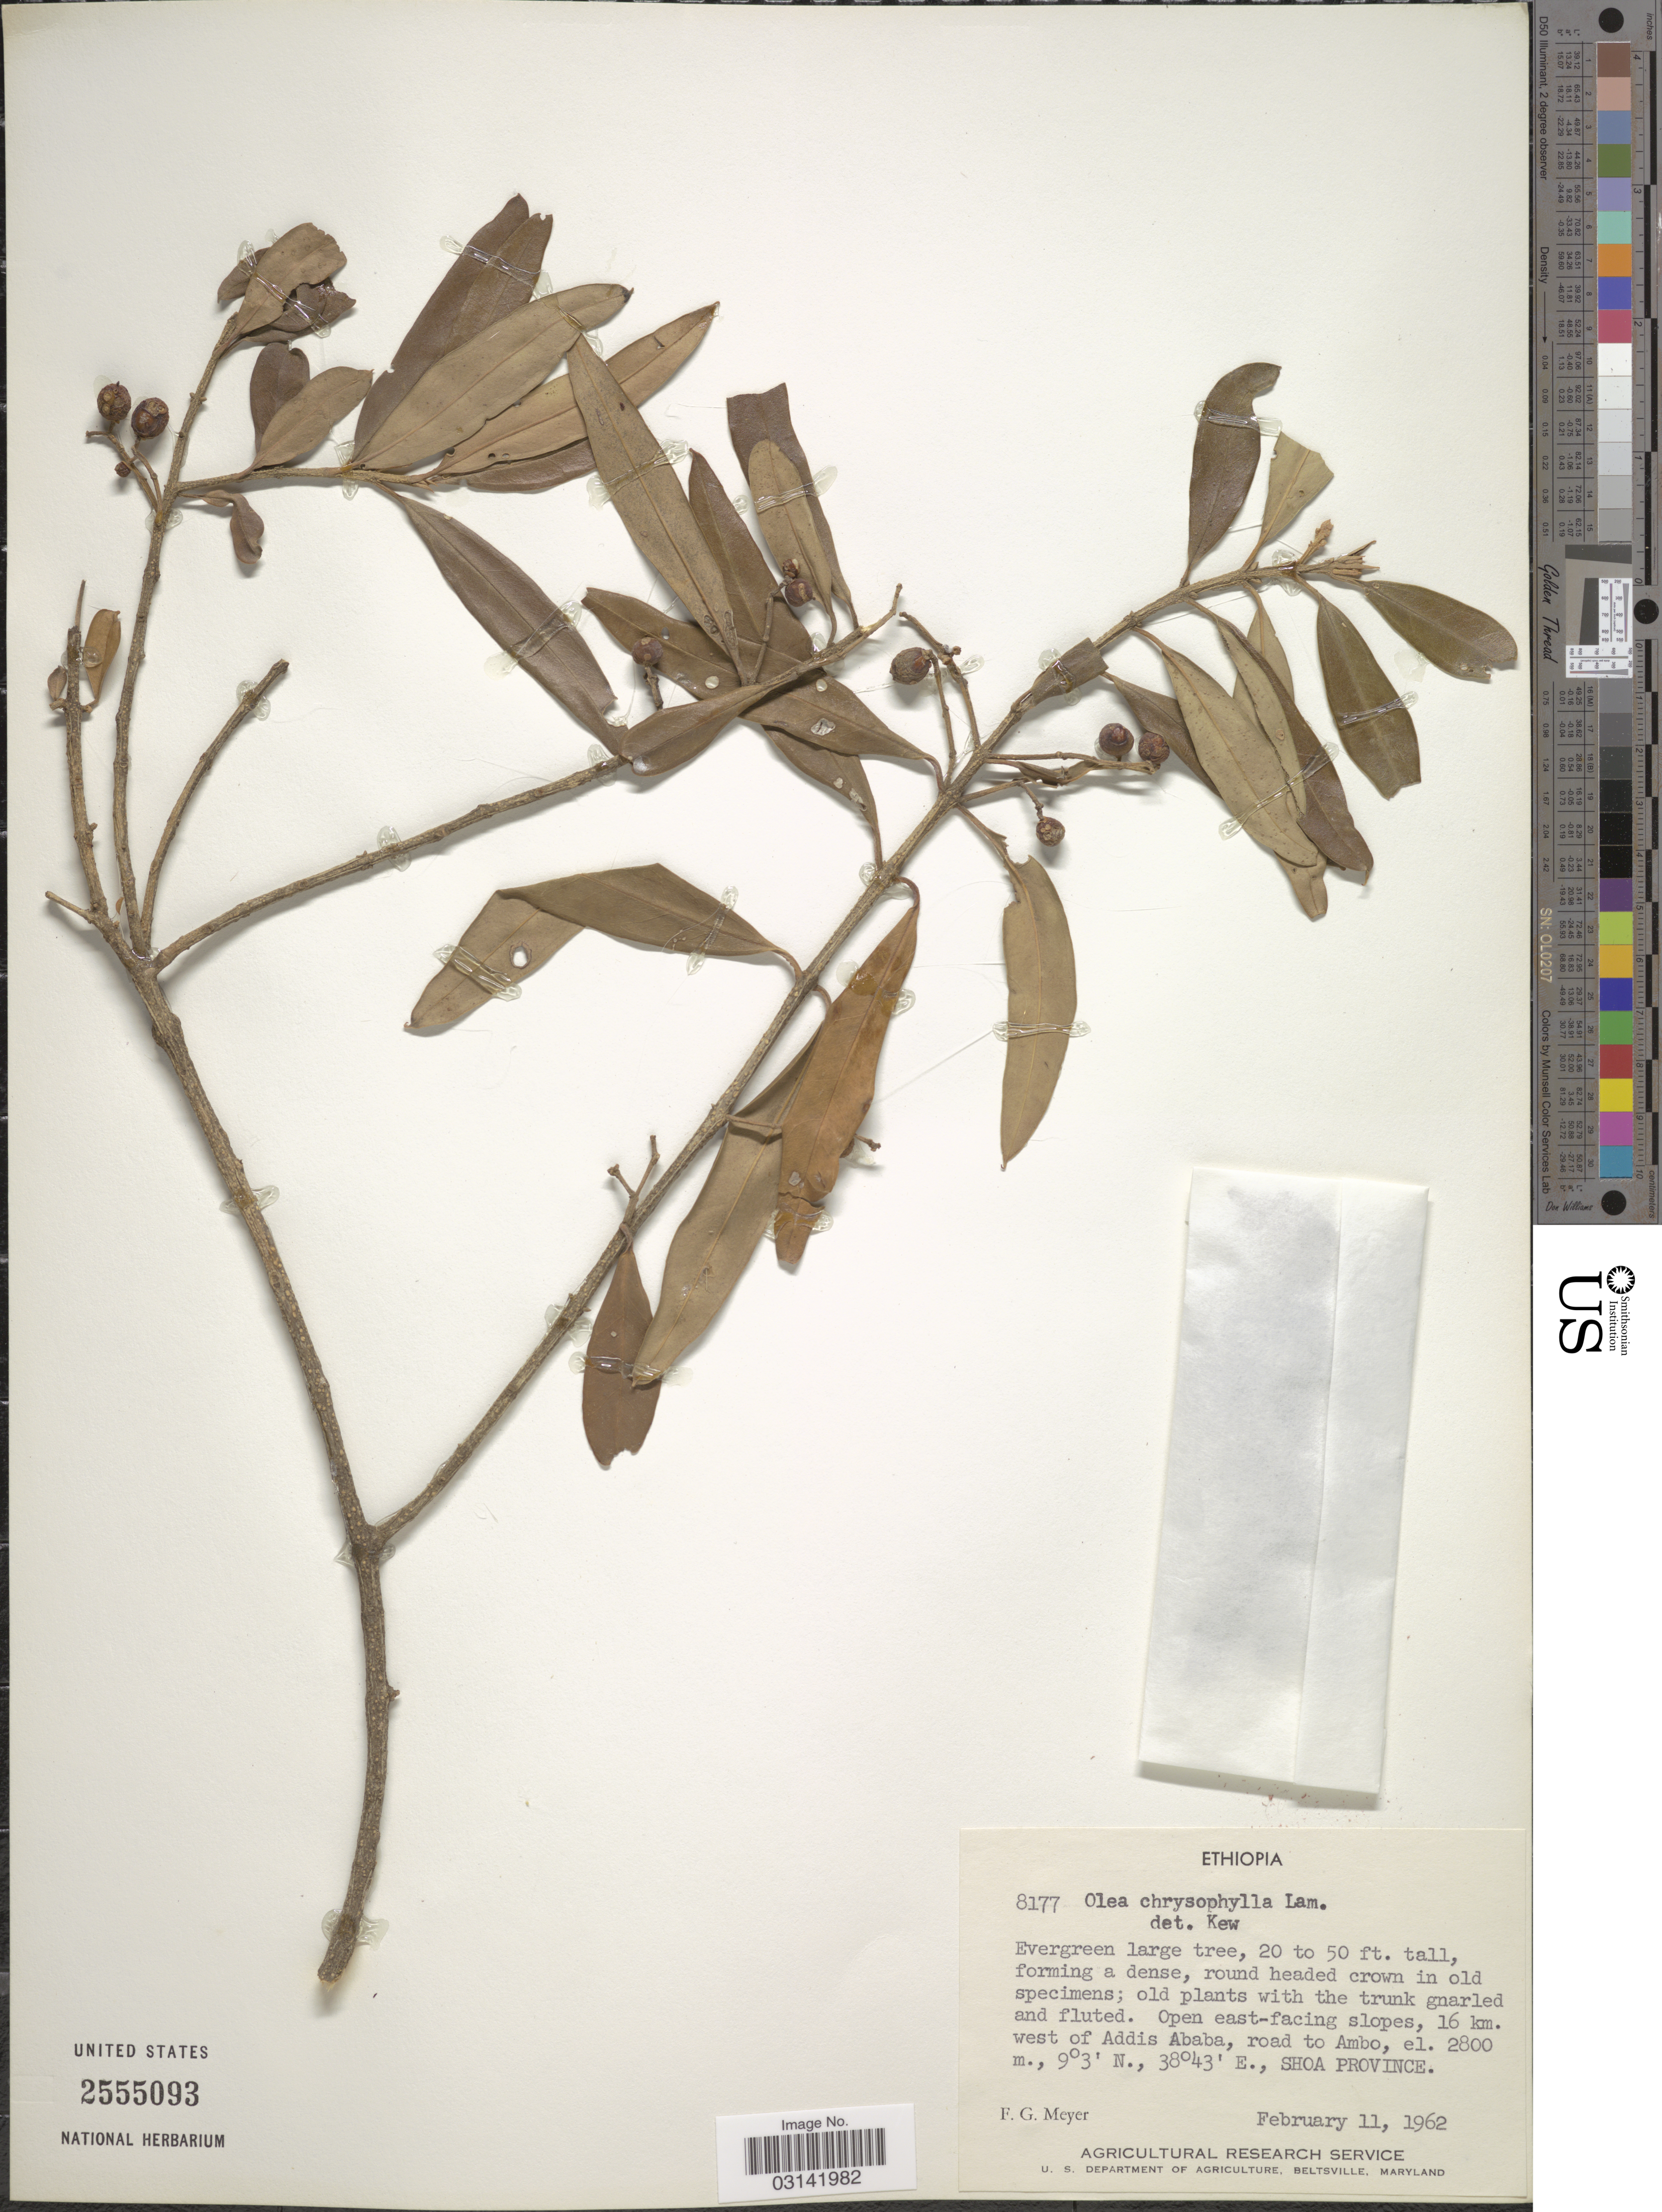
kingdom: Plantae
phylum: Tracheophyta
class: Magnoliopsida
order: Lamiales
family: Oleaceae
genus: Olea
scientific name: Olea chrysophylla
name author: Lam.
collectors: F. G. Meyer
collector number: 8177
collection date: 1962-02-11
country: Ethiopia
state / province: Addis Ababa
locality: Open east-facing slopes, 16 km. west of Addis Ababa, road to Ambo, Shoa Province.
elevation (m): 2800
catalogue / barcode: US 2555093